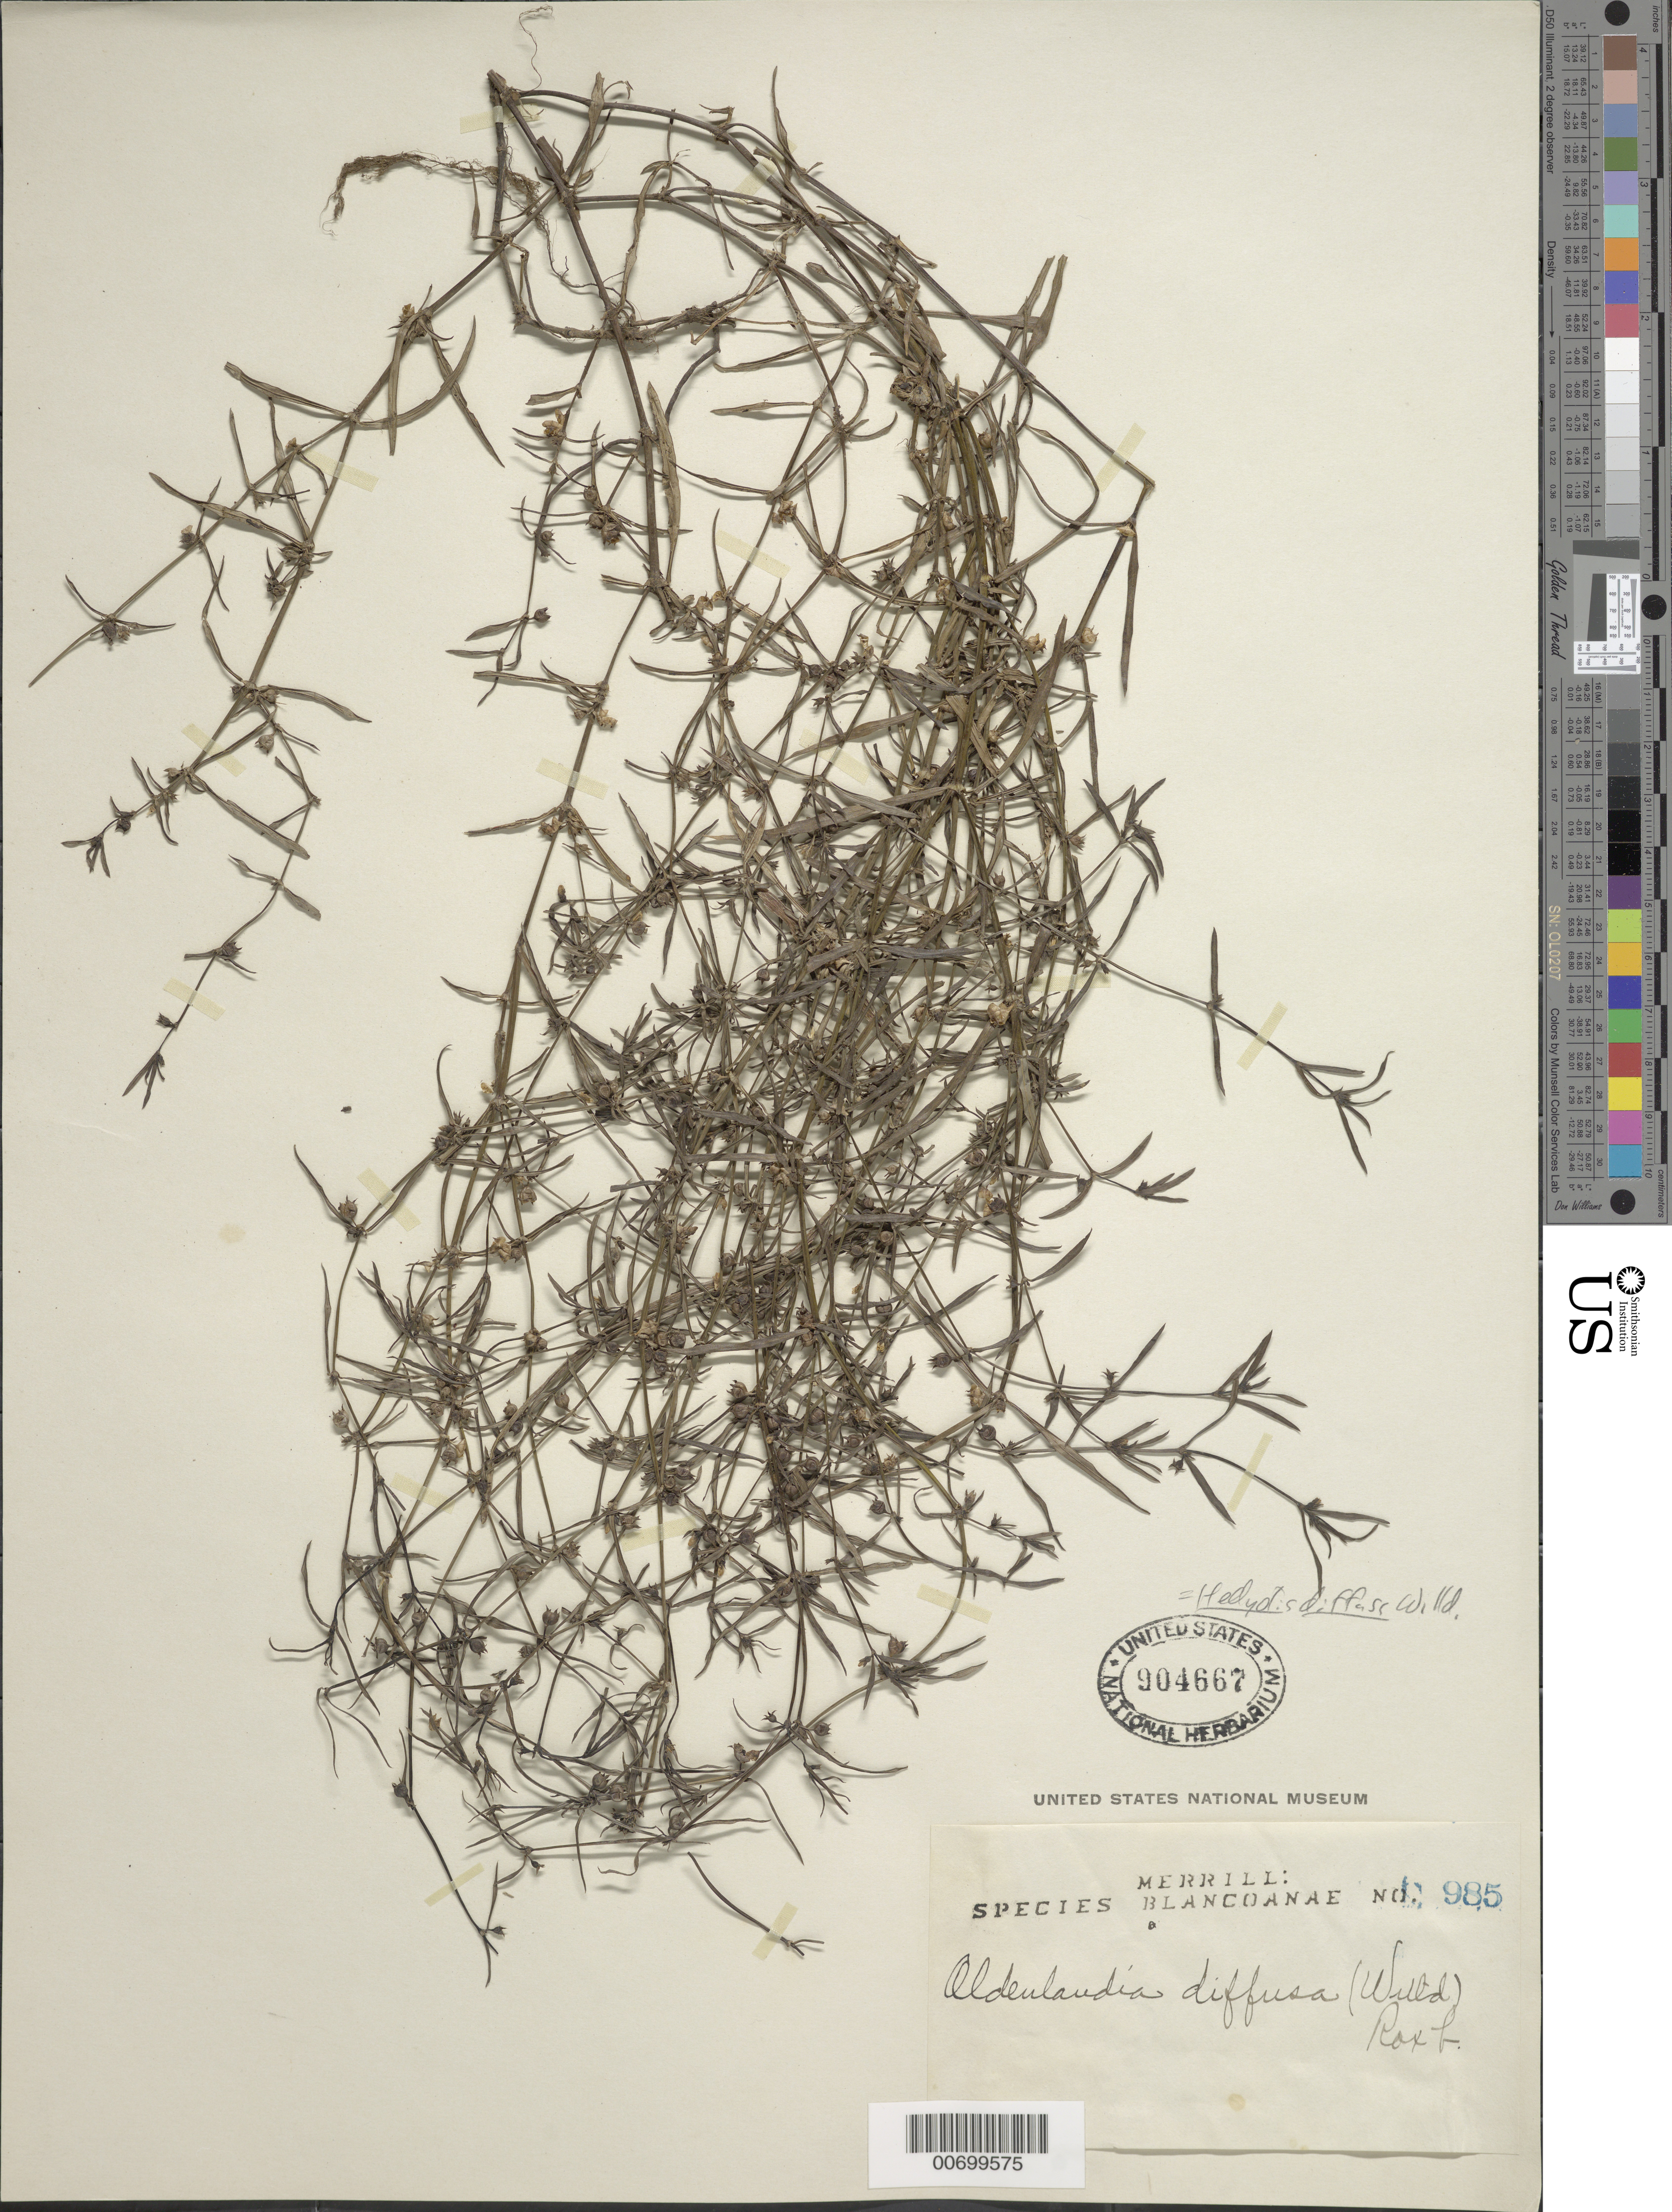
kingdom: Plantae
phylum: Tracheophyta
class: Magnoliopsida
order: Gentianales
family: Rubiaceae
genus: Hedyotis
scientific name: Hedyotis diffusa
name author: Willd.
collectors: E. D. Merrill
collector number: Sp. Blancoan. 0985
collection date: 1915-10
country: Philippines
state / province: Calabarzon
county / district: Laguna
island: Luzon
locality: San Antonio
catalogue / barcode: US 904667